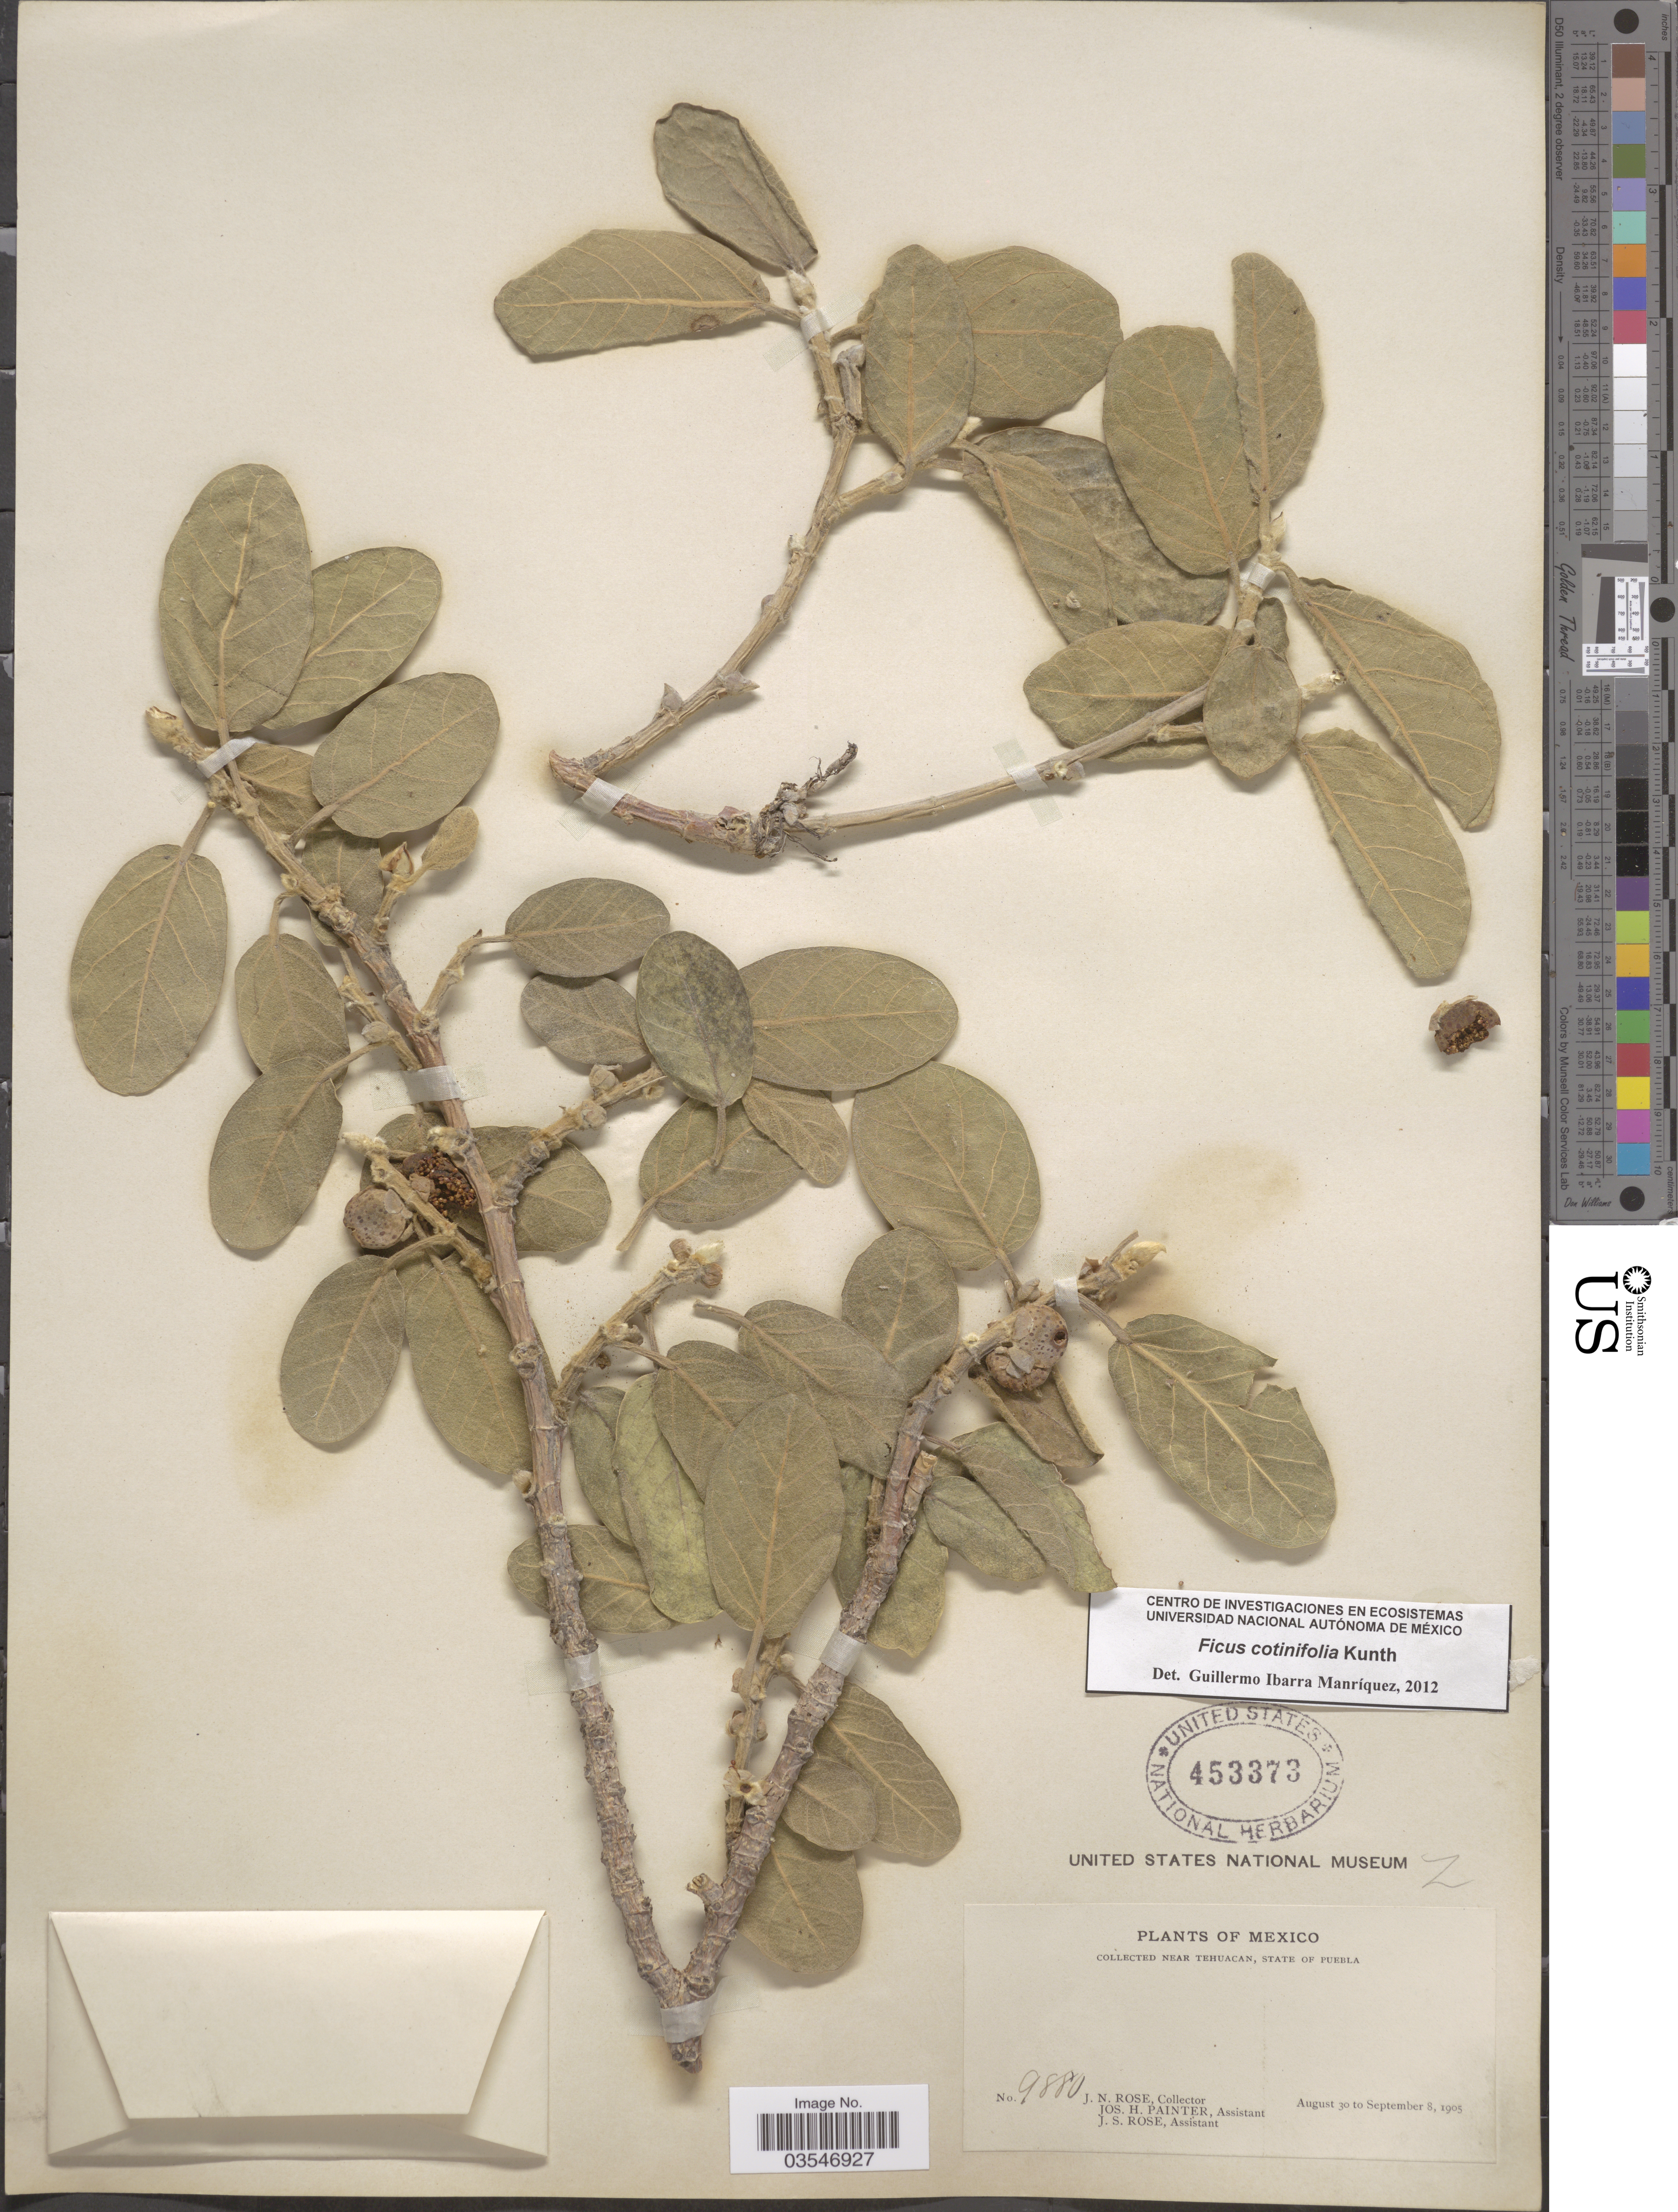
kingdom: Plantae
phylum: Tracheophyta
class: Magnoliopsida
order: Rosales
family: Moraceae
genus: Ficus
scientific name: Ficus cotinifolia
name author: Kunth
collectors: J. N. Rose, J. H. Painter & J. S. Rose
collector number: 9880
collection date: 1905-08-30/1905-09-08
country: Mexico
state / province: Puebla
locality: Near Tehuacan.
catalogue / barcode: US 453373